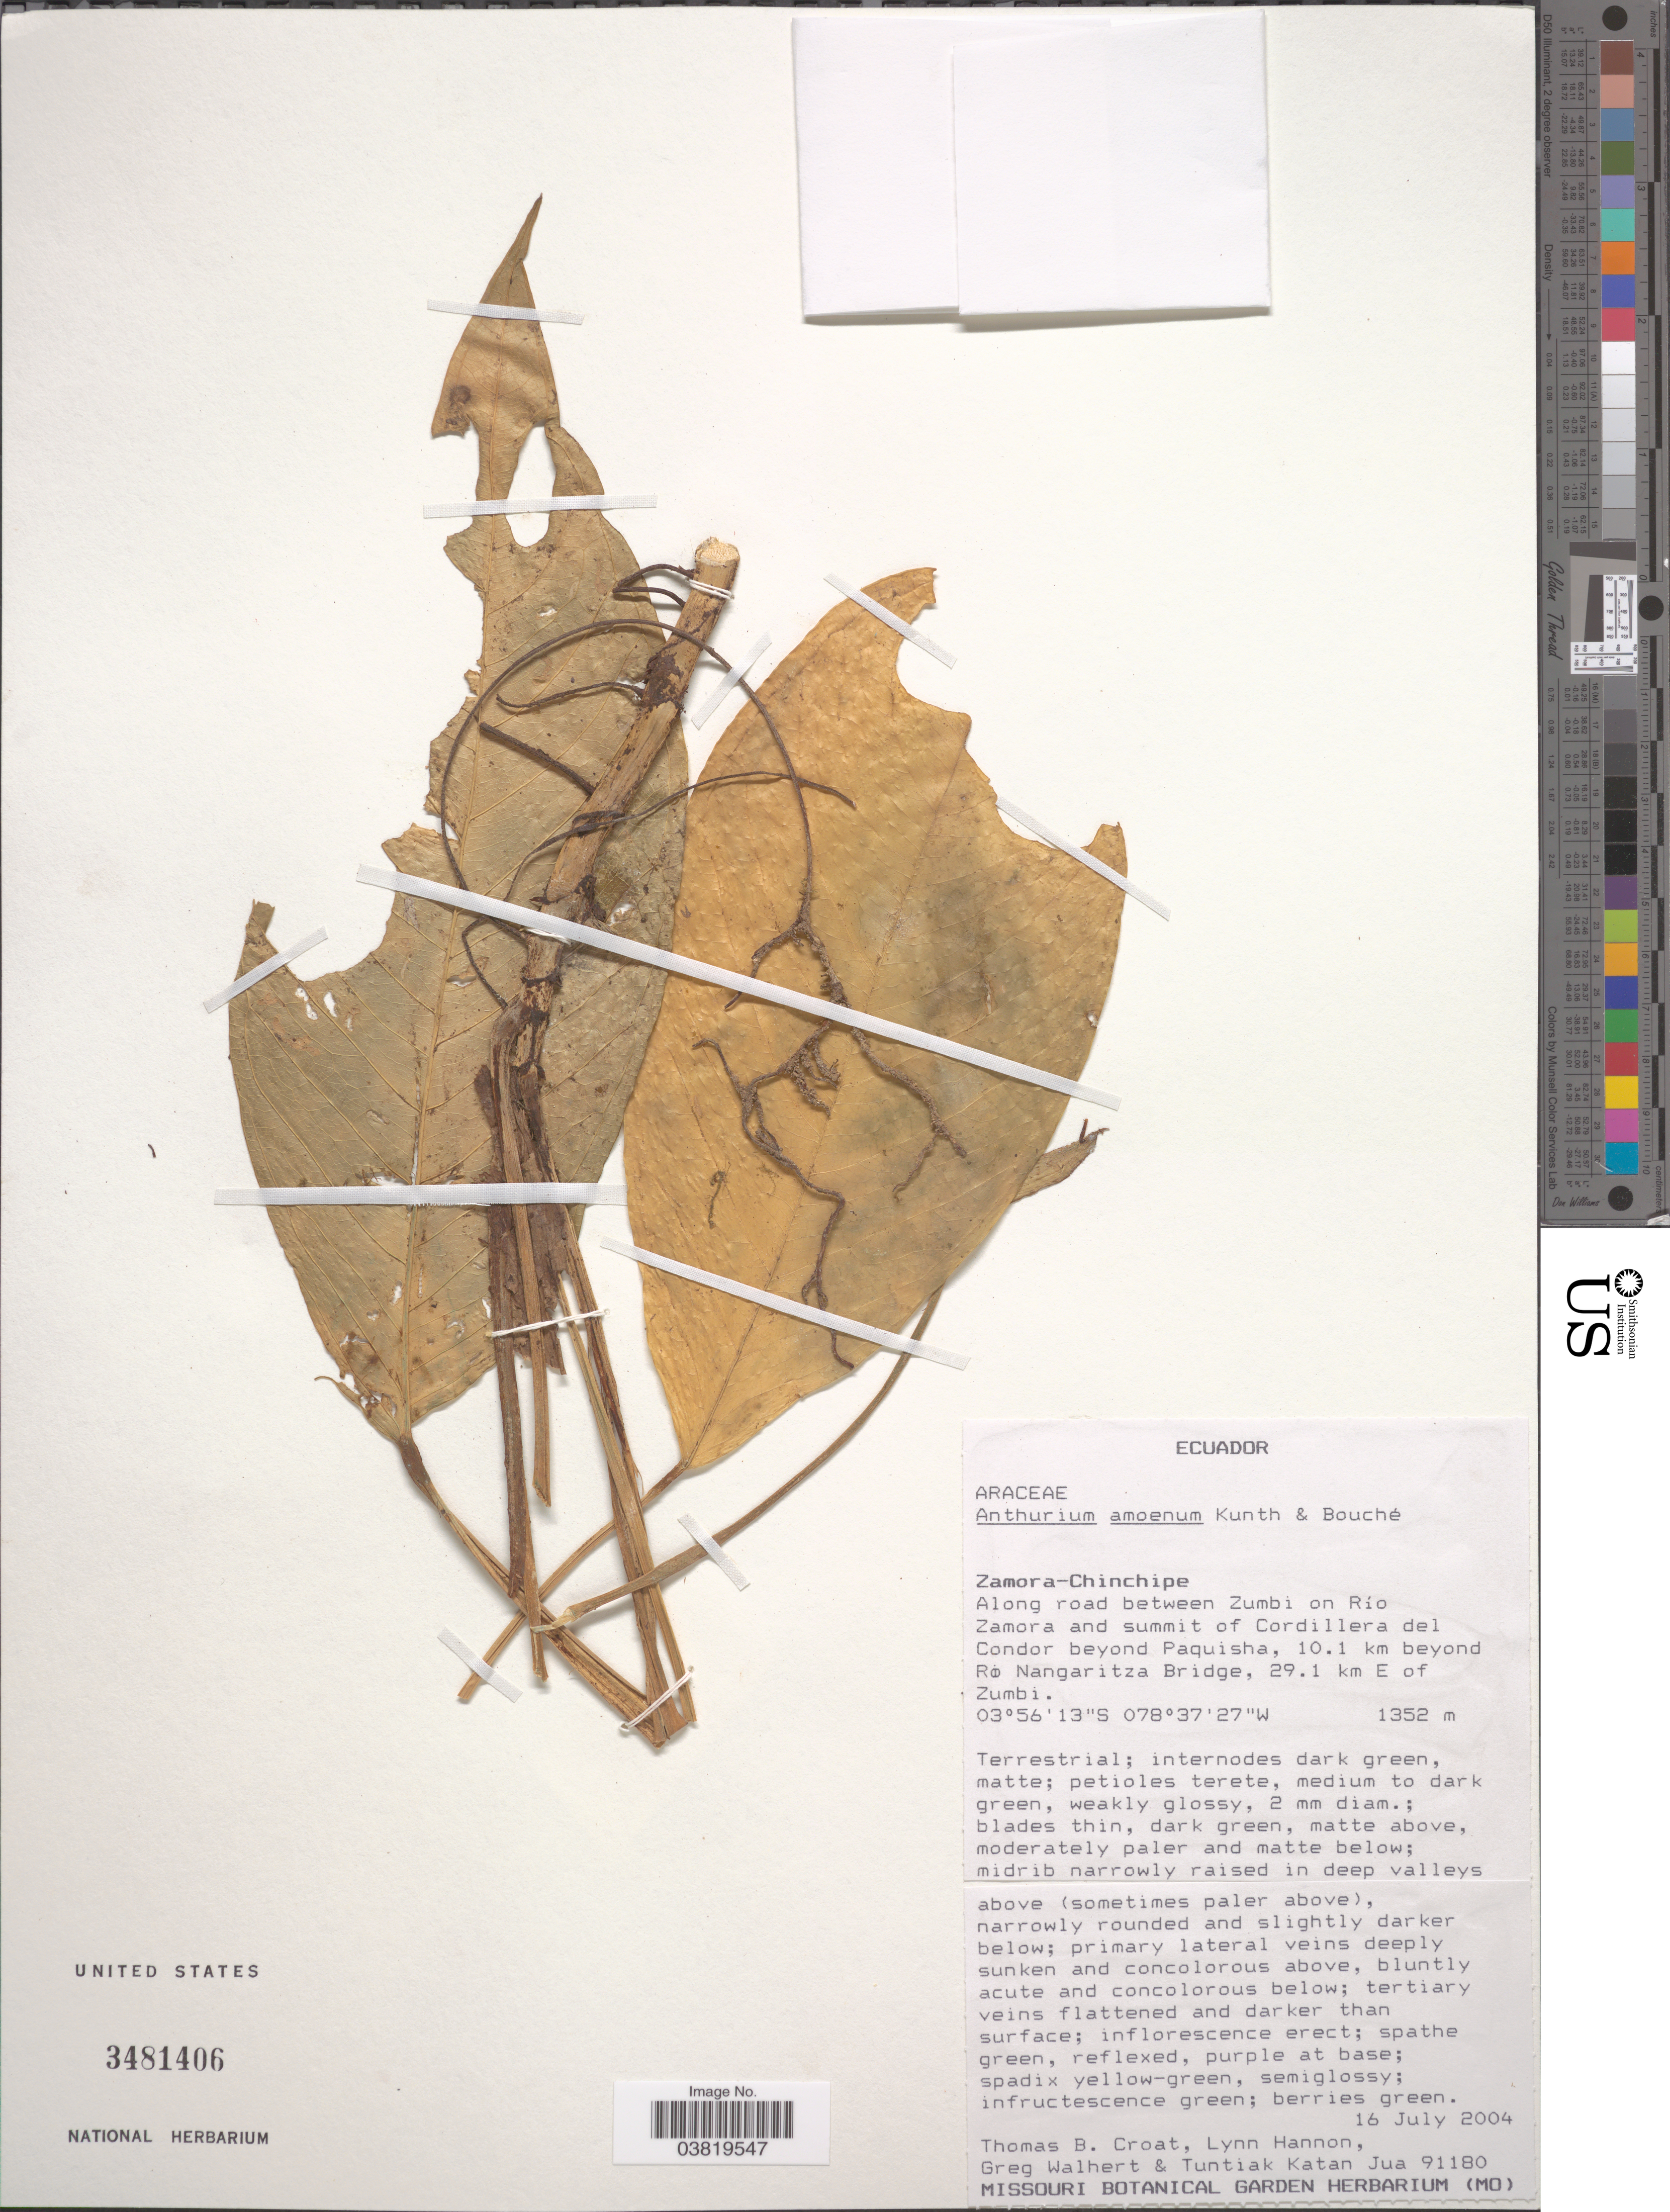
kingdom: Plantae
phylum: Tracheophyta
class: Liliopsida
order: Alismatales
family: Araceae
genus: Anthurium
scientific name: Anthurium amoenum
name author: Kunth & C.D. Bouché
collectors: T. B. Croat, L. Hannon, G. Walhert & T. Katan Jua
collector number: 91180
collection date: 2004-07-16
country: Ecuador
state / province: Zamora-Chinchipe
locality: Along road between Zumbi on Río Zamora and summit of Cordillera del Condor beyond Paquisha, 10.1 km beyond Ro [interpreted] Nangaritza Bridge, 29.1 km E of Zumbi.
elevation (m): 1352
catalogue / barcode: US 3481406